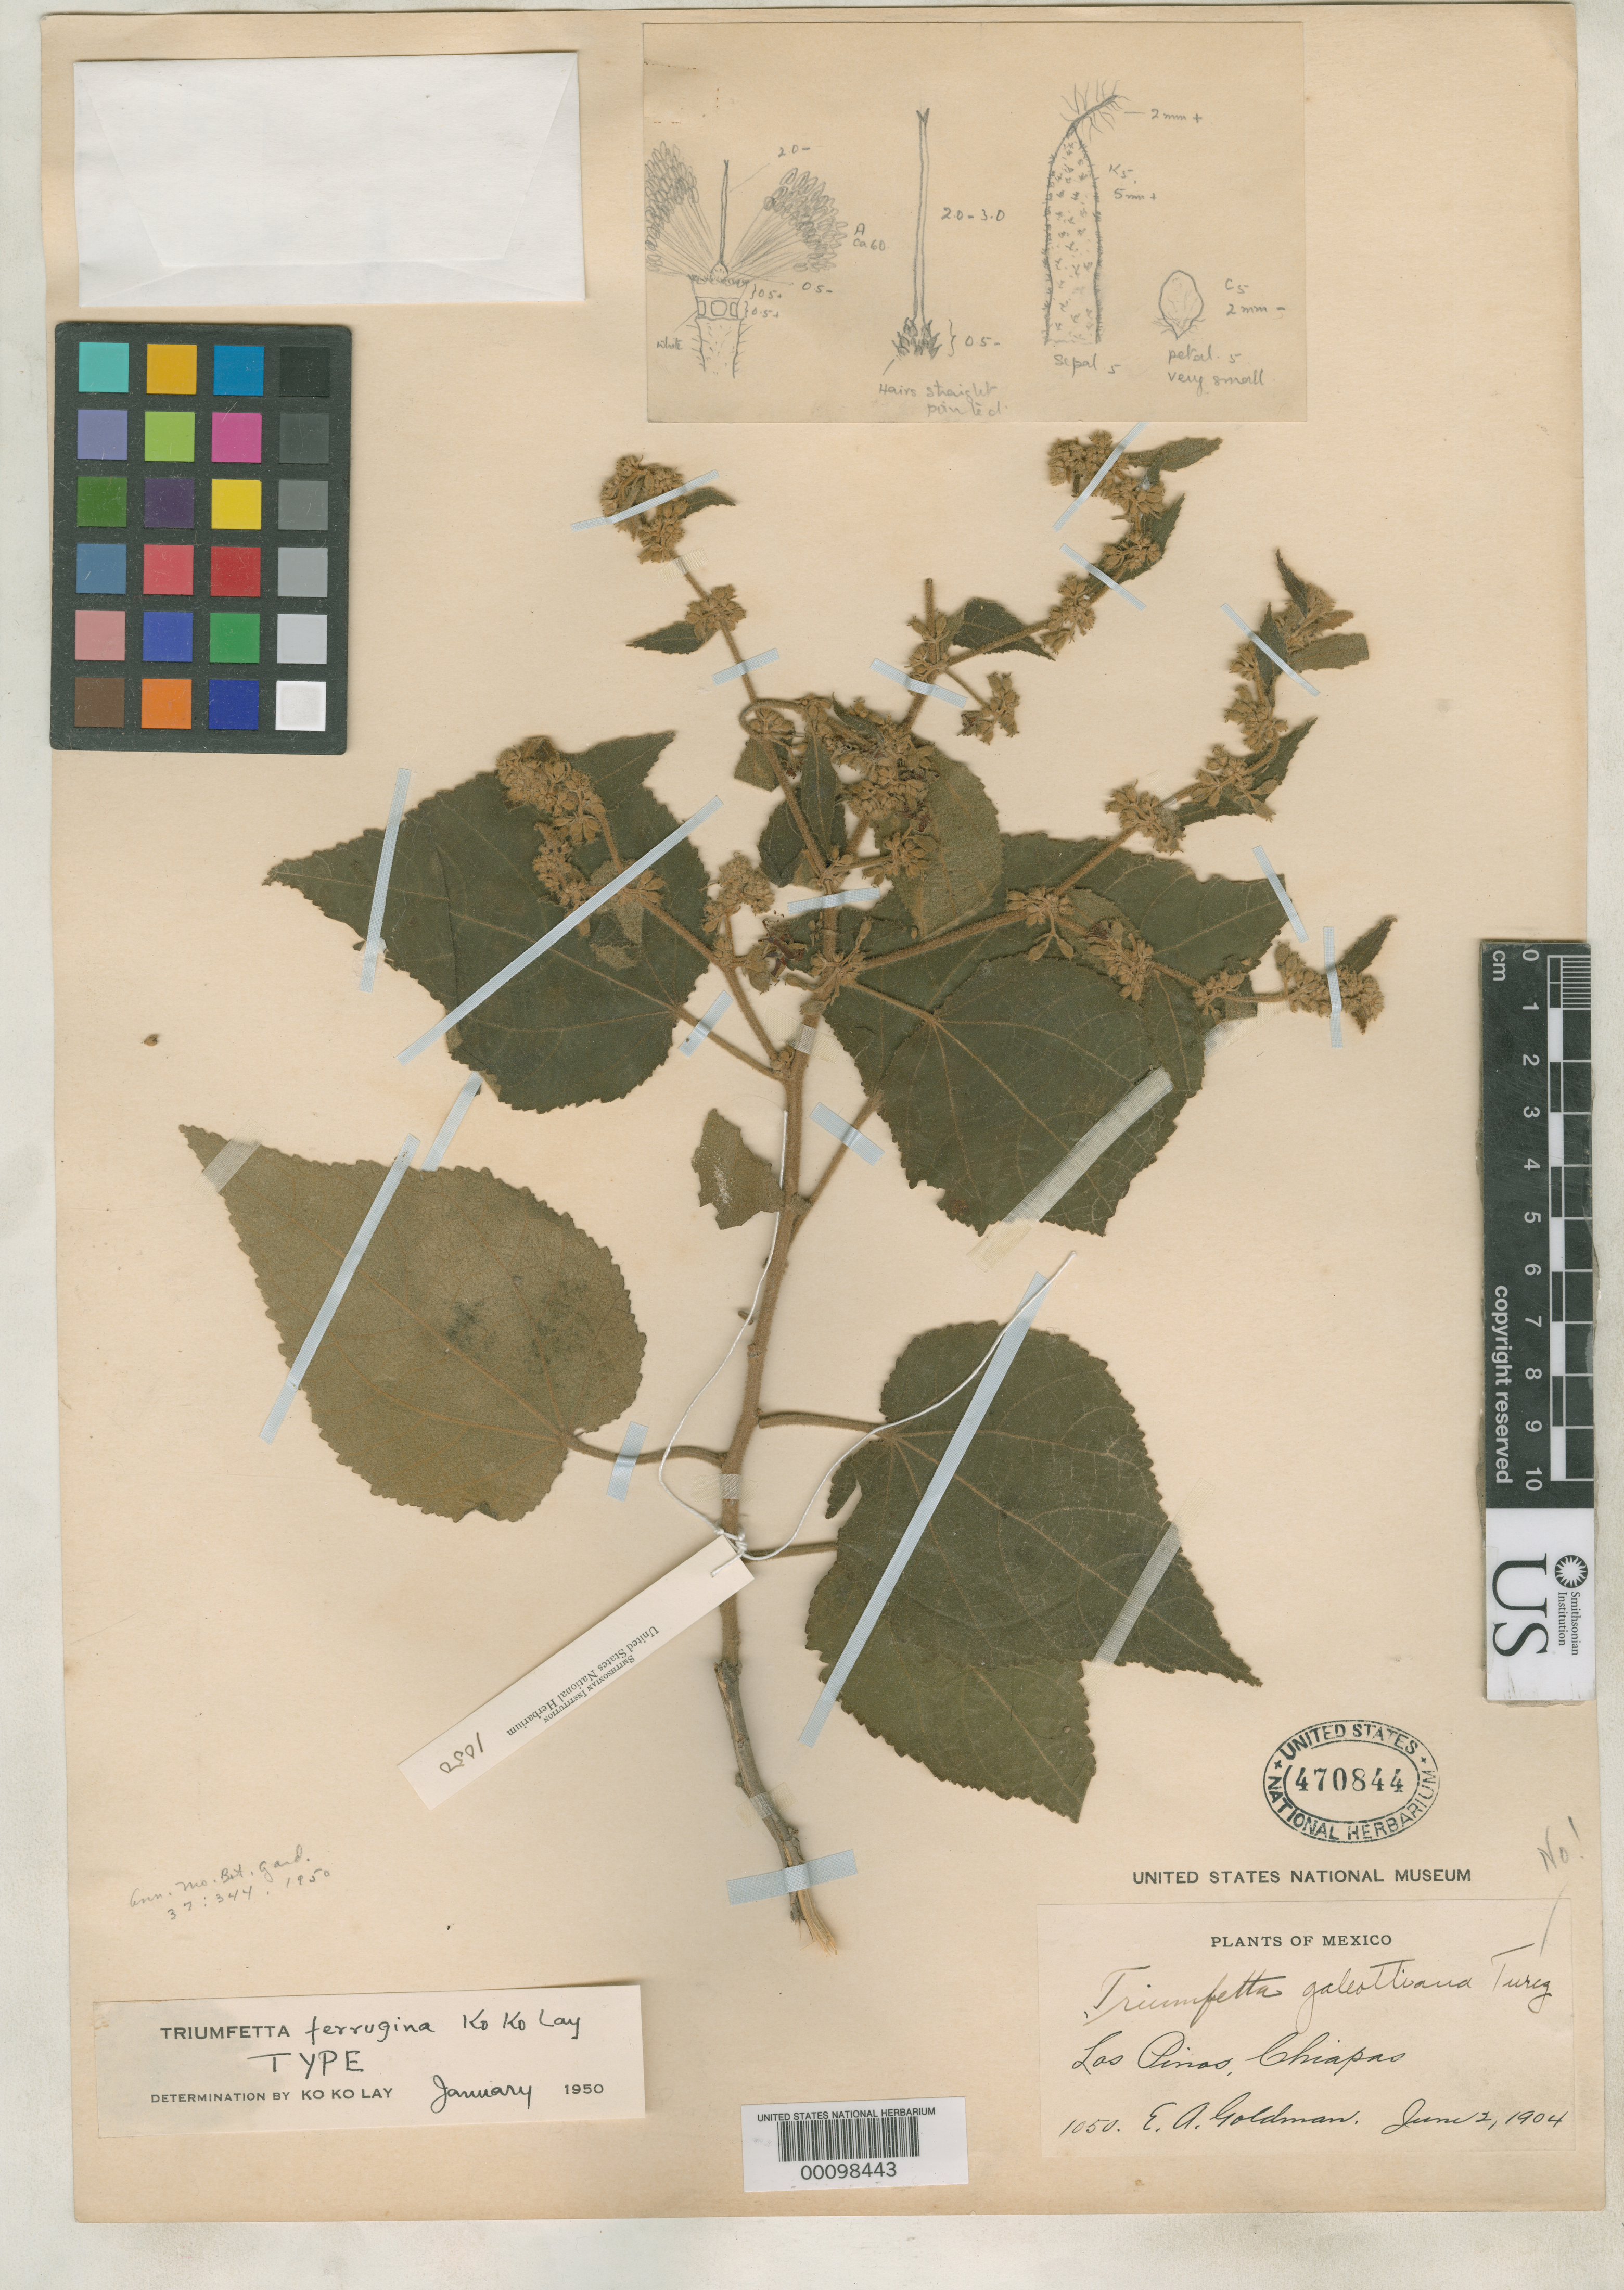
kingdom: Plantae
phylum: Tracheophyta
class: Magnoliopsida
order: Malvales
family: Malvaceae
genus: Triumfetta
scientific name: Triumfetta ferruginea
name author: Lay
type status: Holotype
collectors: E. A. Goldman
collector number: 1050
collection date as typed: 02 Jun 1904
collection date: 1904-06-02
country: Mexico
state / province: Chiapas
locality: Las Pilas.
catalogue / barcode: US 470844